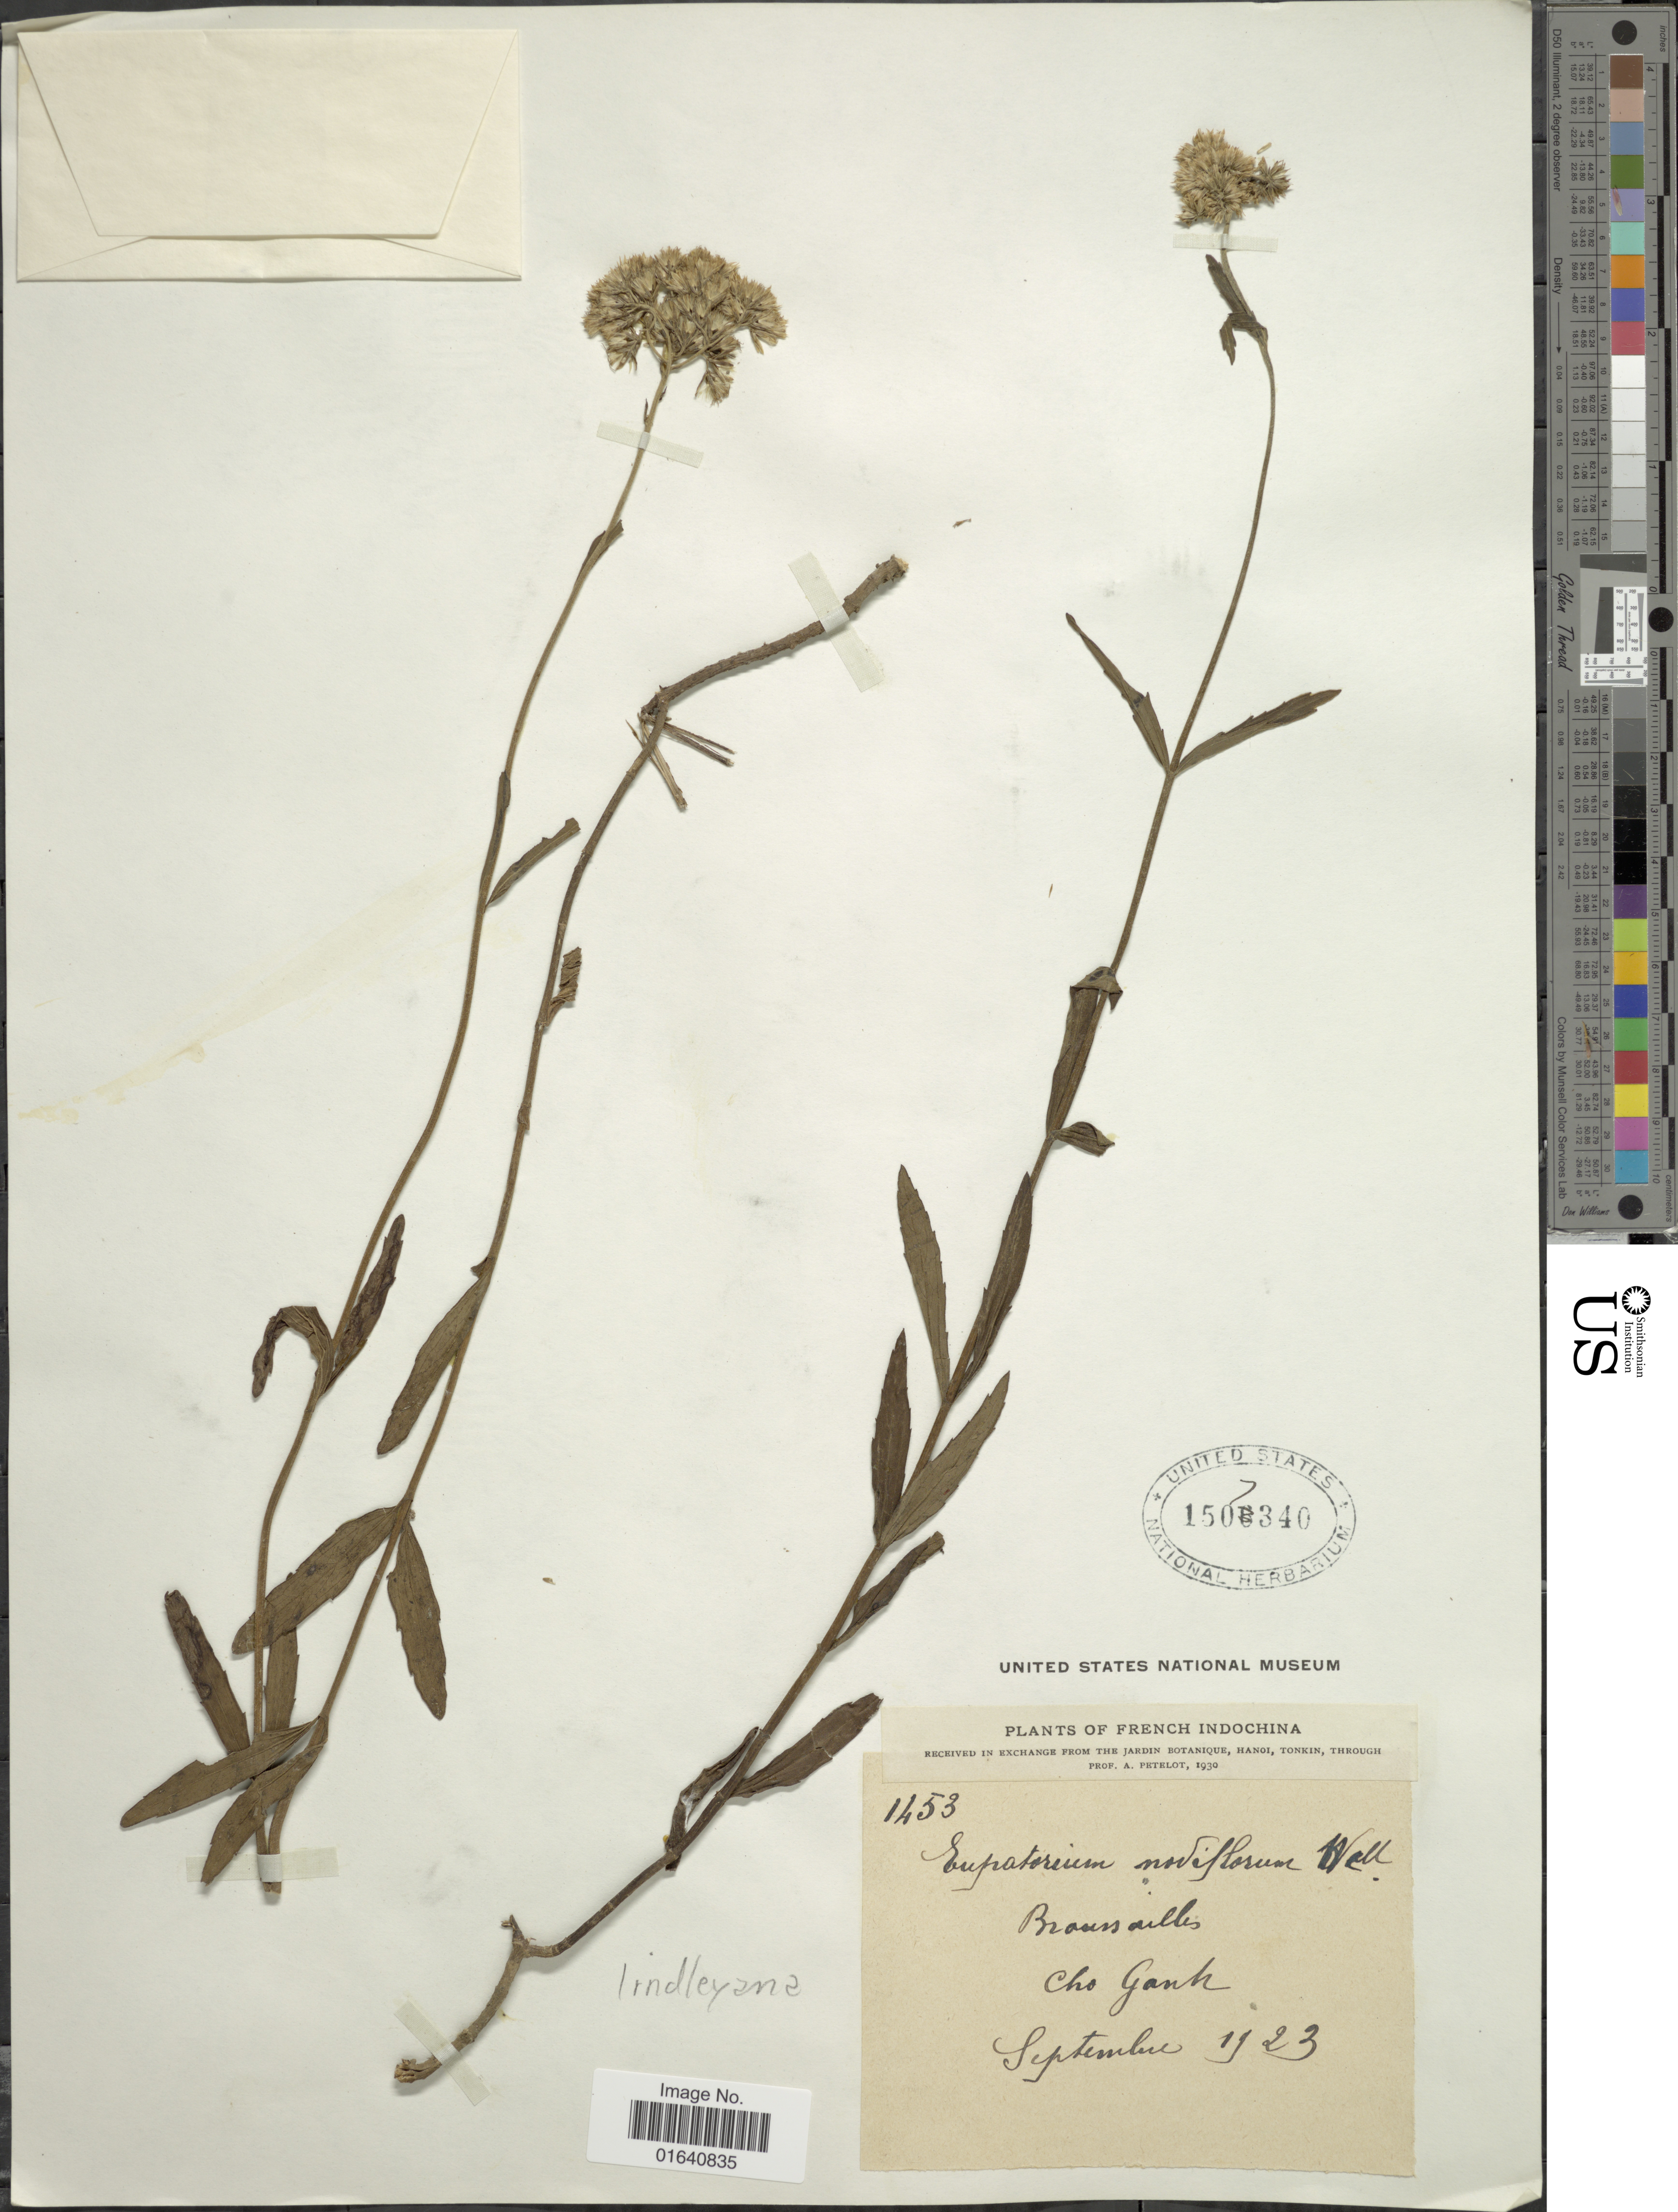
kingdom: Plantae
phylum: Tracheophyta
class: Magnoliopsida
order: Asterales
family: Asteraceae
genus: Eupatorium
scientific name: Eupatorium lindleyanum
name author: DC.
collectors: A. Petelot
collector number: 1453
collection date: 1923-09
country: Vietnam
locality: French Indochina, Broussailes, Cho Ganh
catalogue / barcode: US 1507340